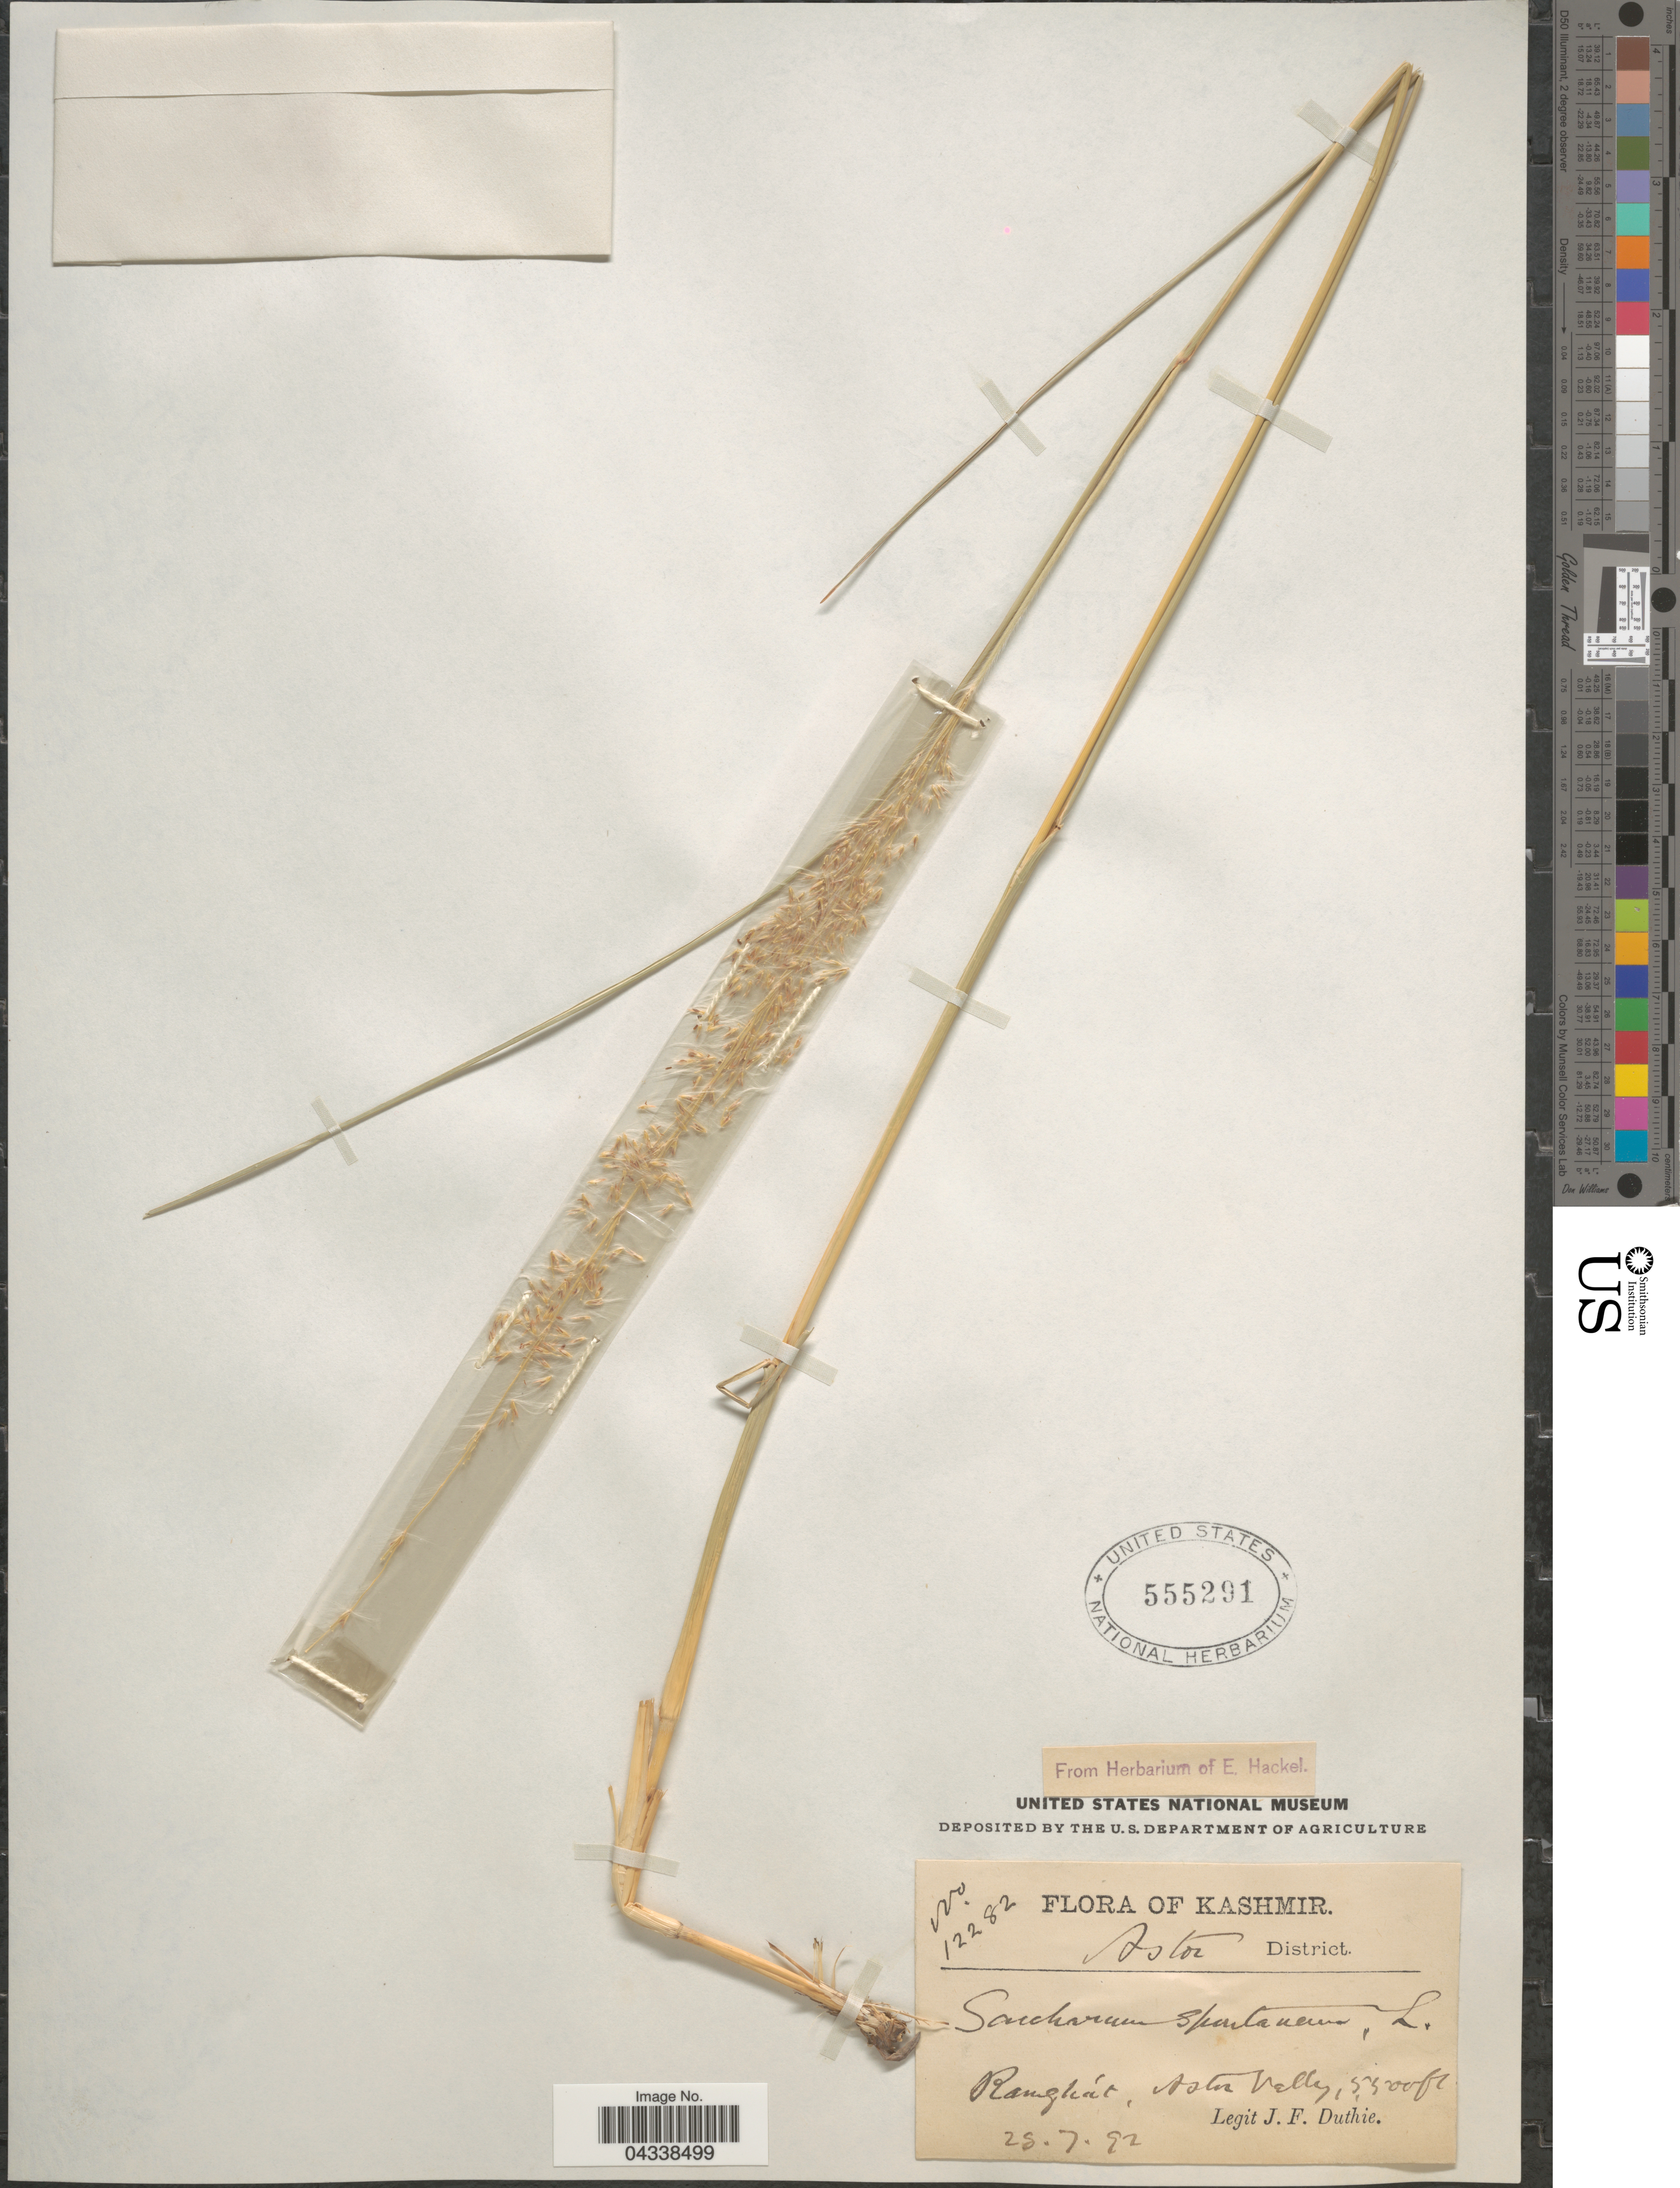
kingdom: Plantae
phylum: Tracheophyta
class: Liliopsida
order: Poales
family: Poaceae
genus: Saccharum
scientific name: Saccharum spontaneum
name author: L.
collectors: J. F. Duthie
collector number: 12282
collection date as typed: Transcribed d/m/y: 25/7/92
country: India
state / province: Jammu and Kashmir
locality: Kashmir. Astor District. Ramghát, Astor Valley.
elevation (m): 1676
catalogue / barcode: US 555291